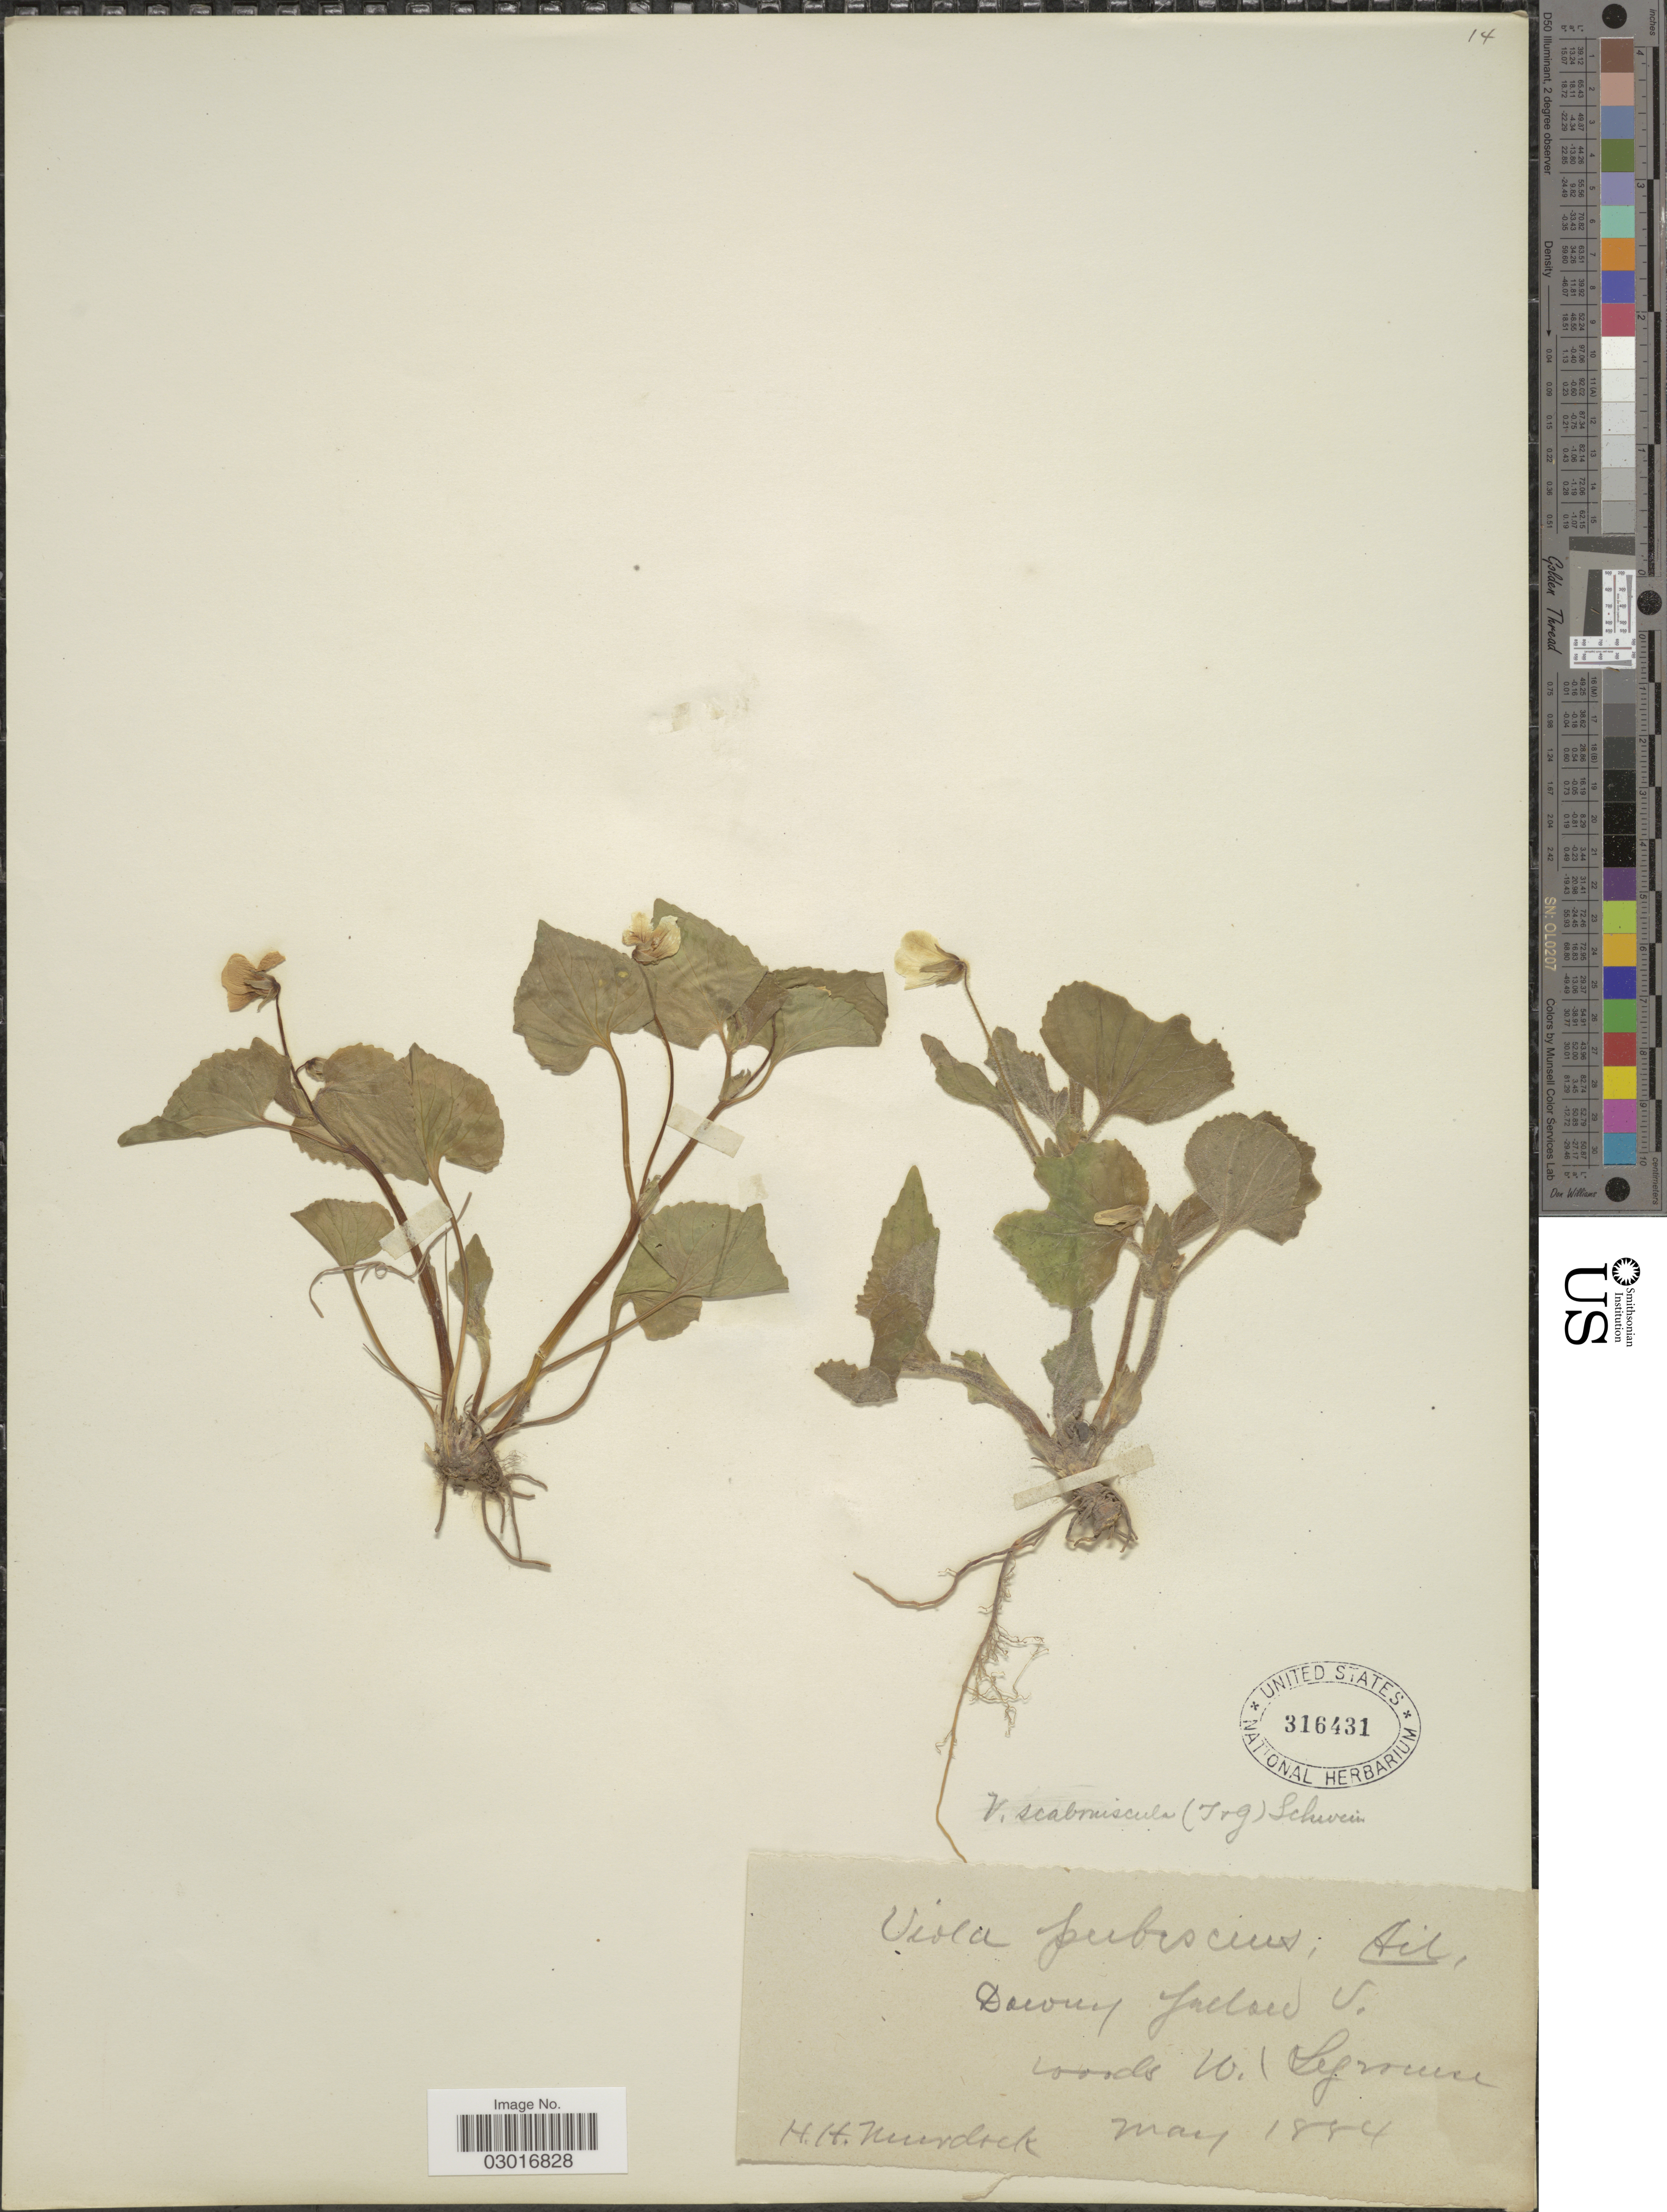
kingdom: Plantae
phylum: Tracheophyta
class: Magnoliopsida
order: Malpighiales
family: Violaceae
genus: Viola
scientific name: Viola scabriuscula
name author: (Torr. & A. Gray) Shafer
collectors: H. H. Murdock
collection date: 1884-05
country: United States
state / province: New York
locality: Woods W. Syracruse.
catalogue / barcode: US 316431